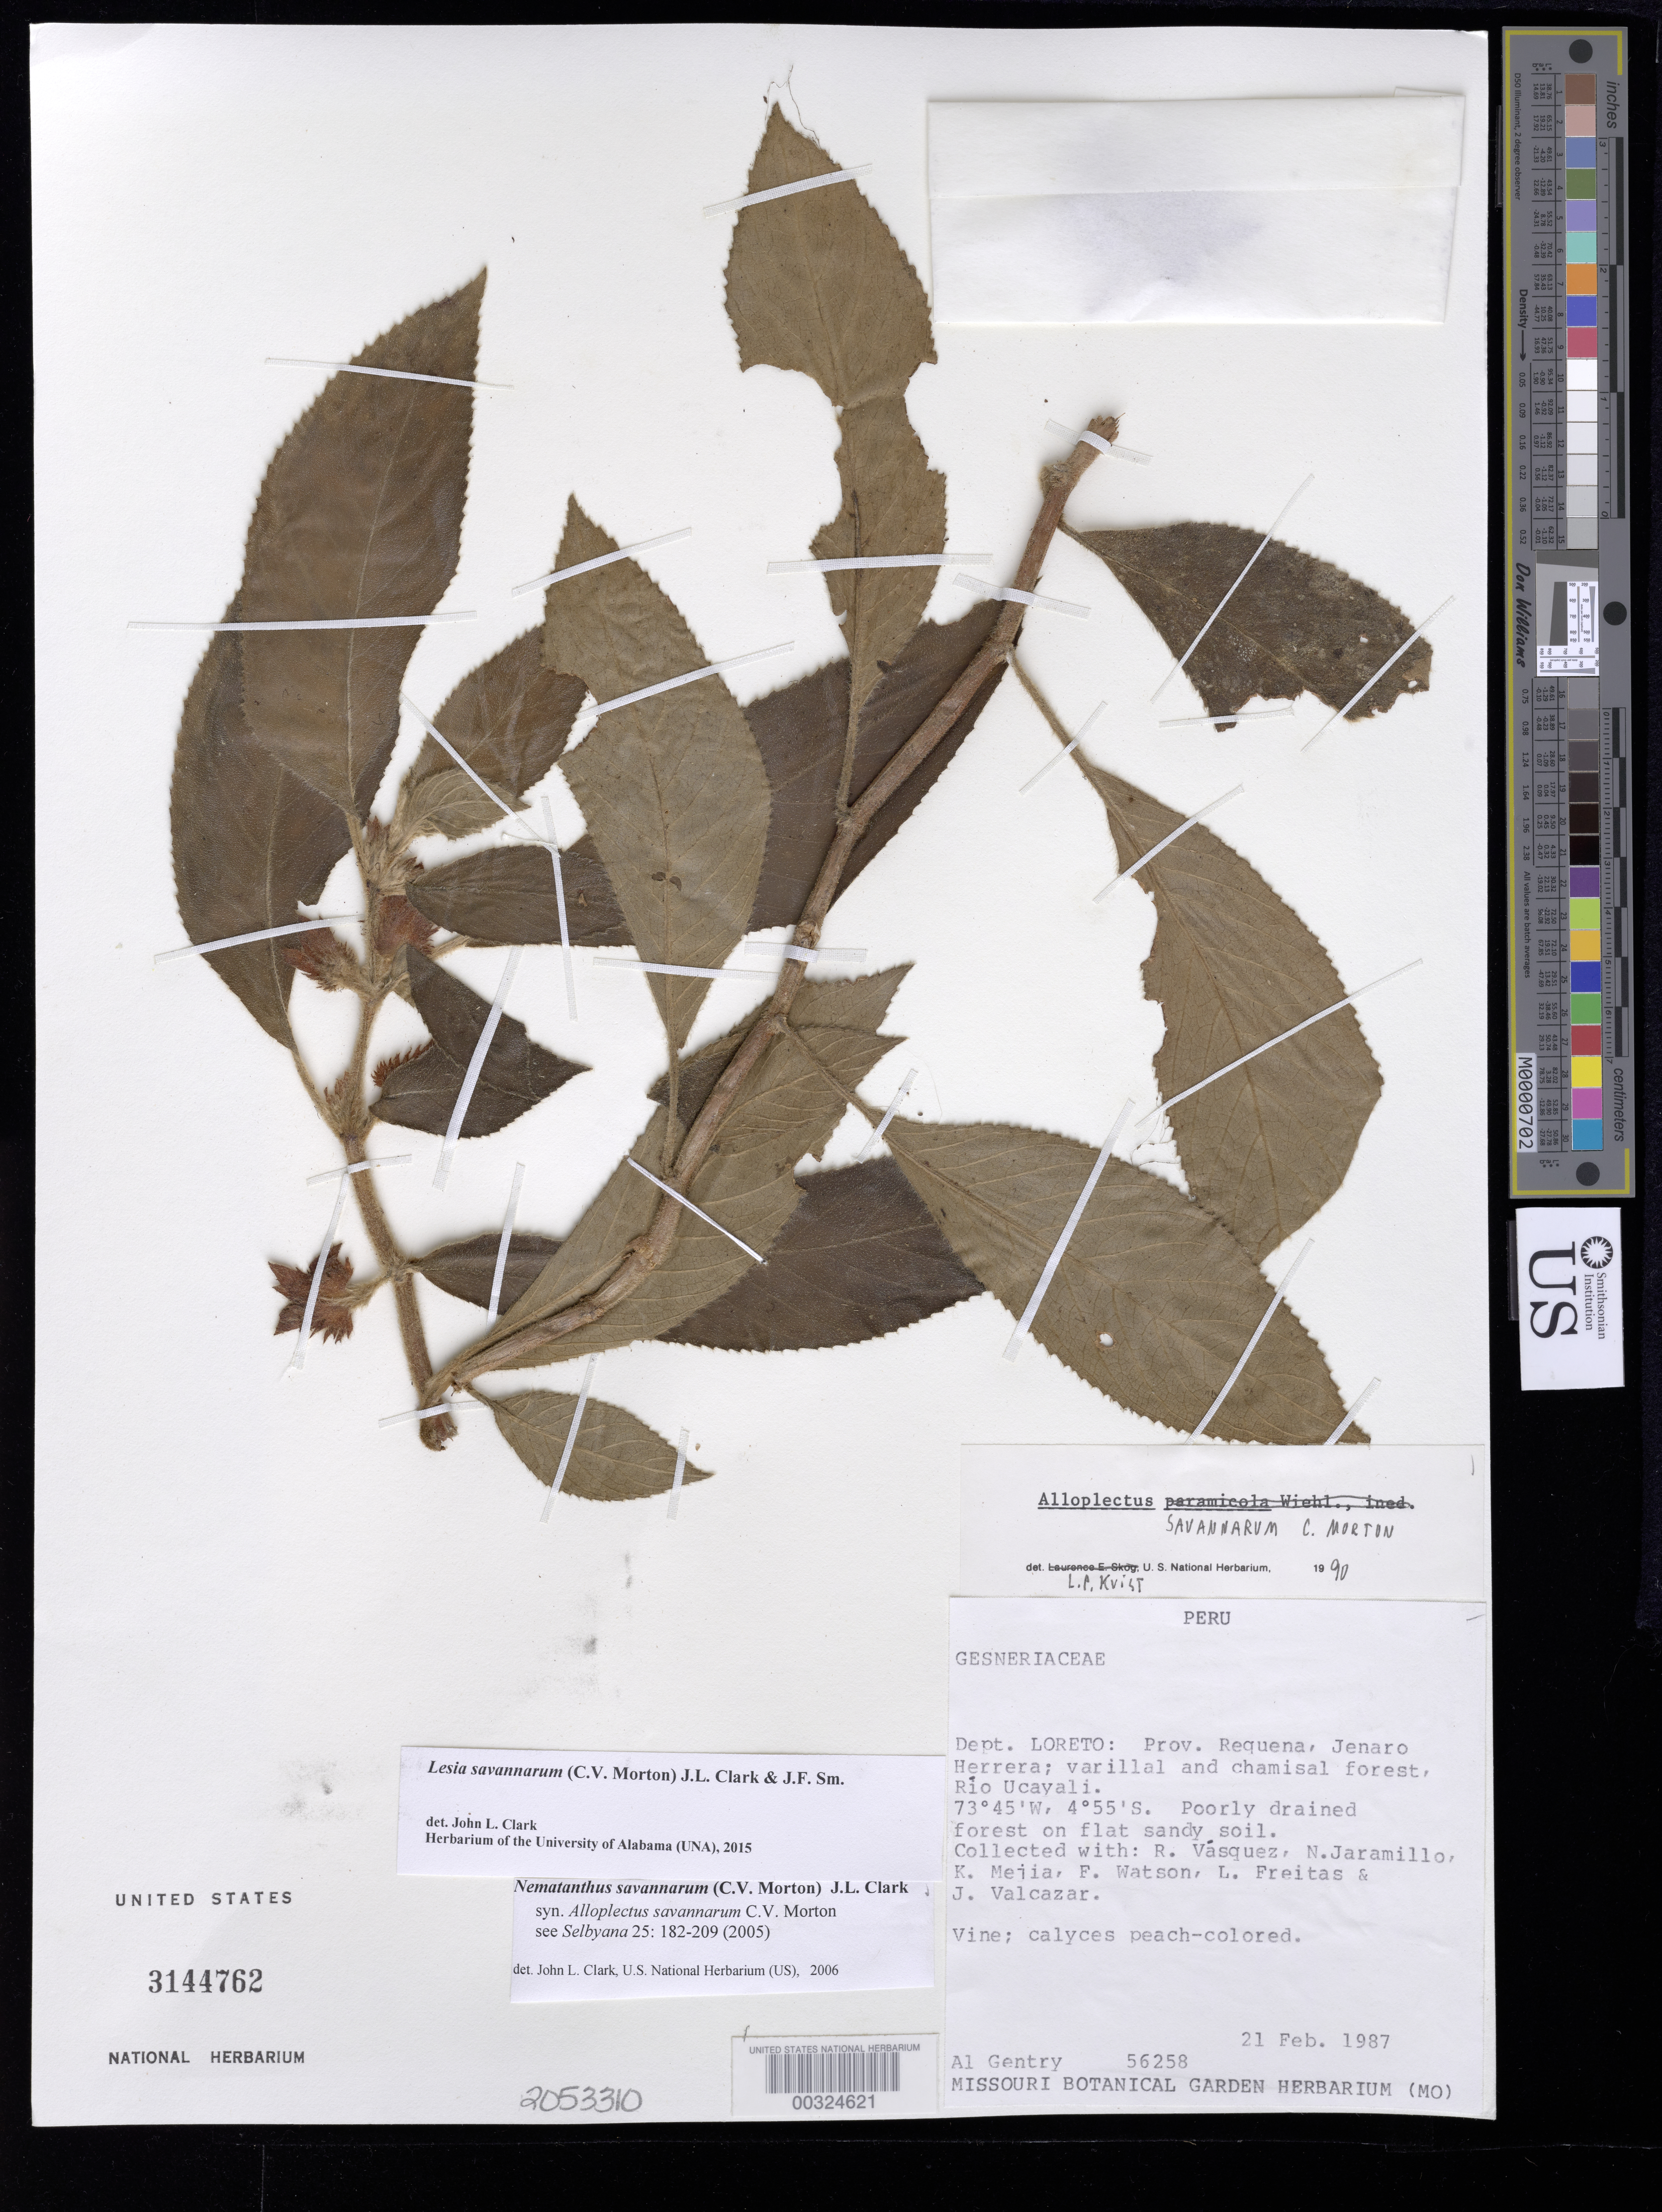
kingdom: Plantae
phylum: Tracheophyta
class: Magnoliopsida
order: Lamiales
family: Gesneriaceae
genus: Nematanthus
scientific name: Nematanthus savannarum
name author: (C.V. Morton in Maguire) J.L. Clark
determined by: Clark, J. L., (SEL), The Marie Selby Botanical Garden (UNITED STATES)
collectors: A. H. Gentry, R. Vásquez & et al.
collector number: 56258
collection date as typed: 21 Feb 1987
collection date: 1987-02-21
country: Peru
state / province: Loreto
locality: Prov. Requena, Jenaro Herrera, Río Ucayali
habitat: Varillal and chamisal forest, poorly drained forest on flat sandy soil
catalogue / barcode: US 3144762